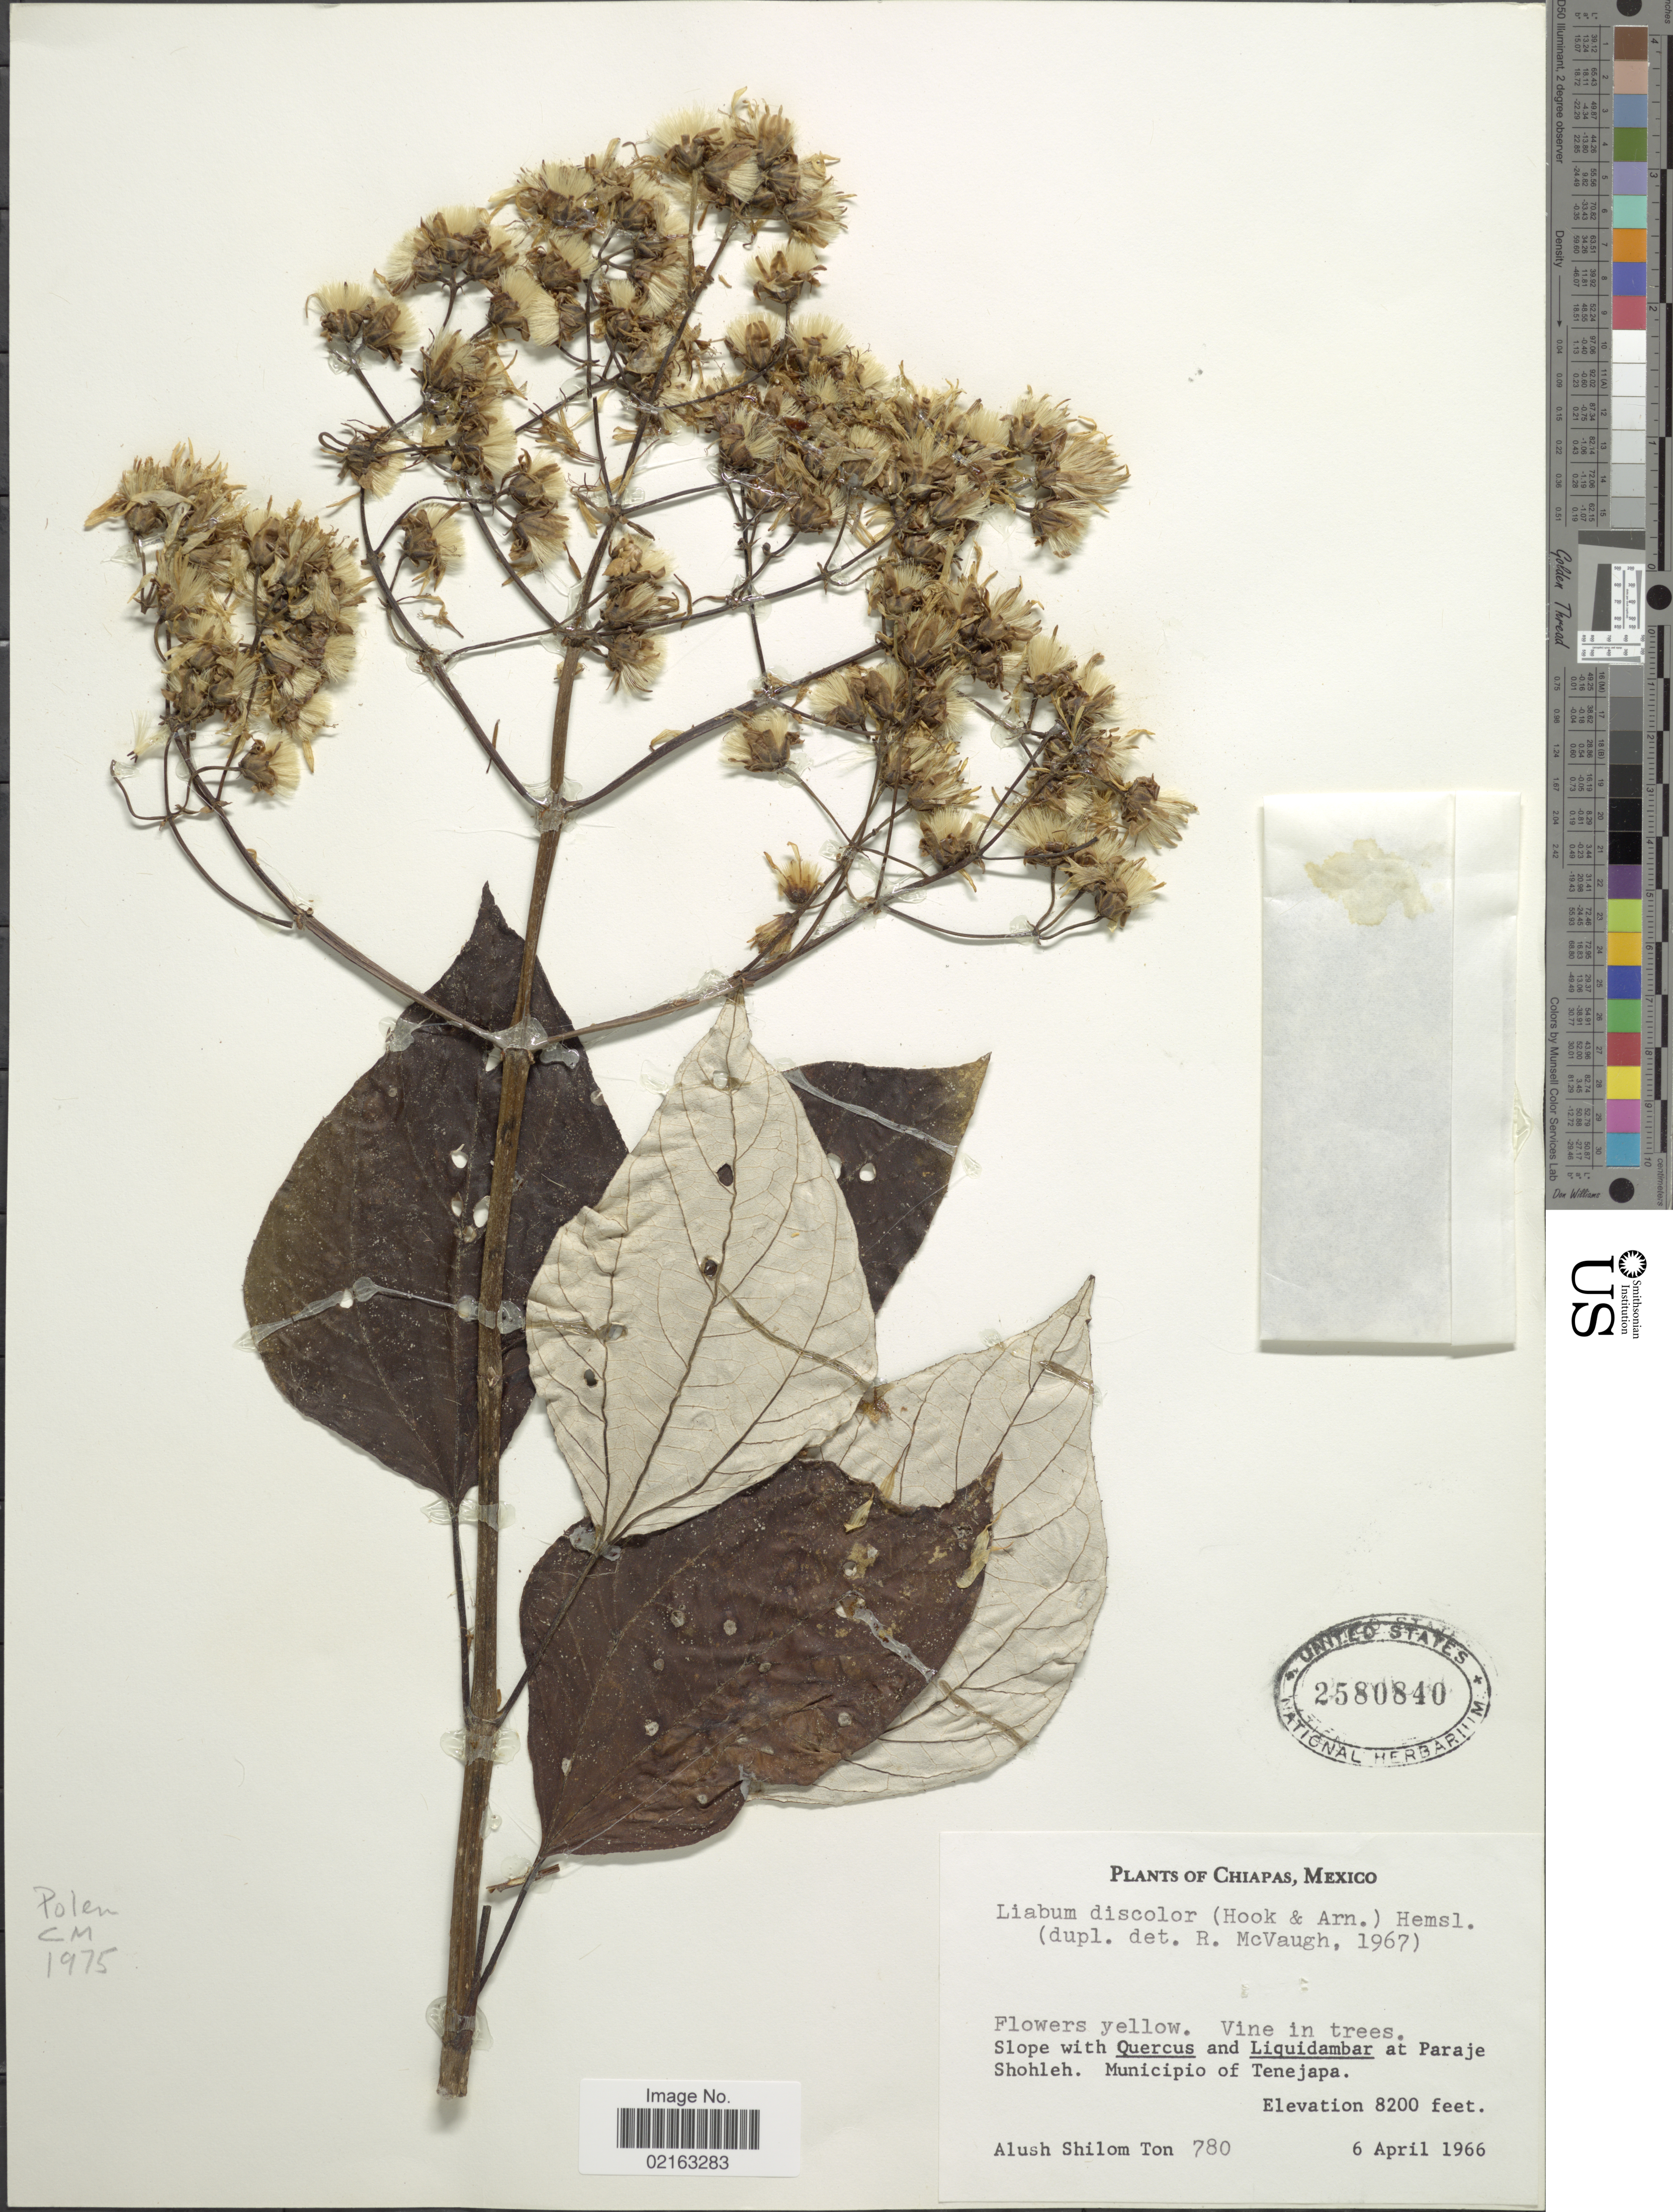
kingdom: Plantae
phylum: Tracheophyta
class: Magnoliopsida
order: Asterales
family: Asteraceae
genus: Sinclairia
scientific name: Sinclairia discolor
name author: Hook. & Arn.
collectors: A. M. Ton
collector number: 780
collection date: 1966-04-06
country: Mexico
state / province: Chiapas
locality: At Paraje Shohleh. Municipio of Tenejapa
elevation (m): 2499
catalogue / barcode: US 2580840